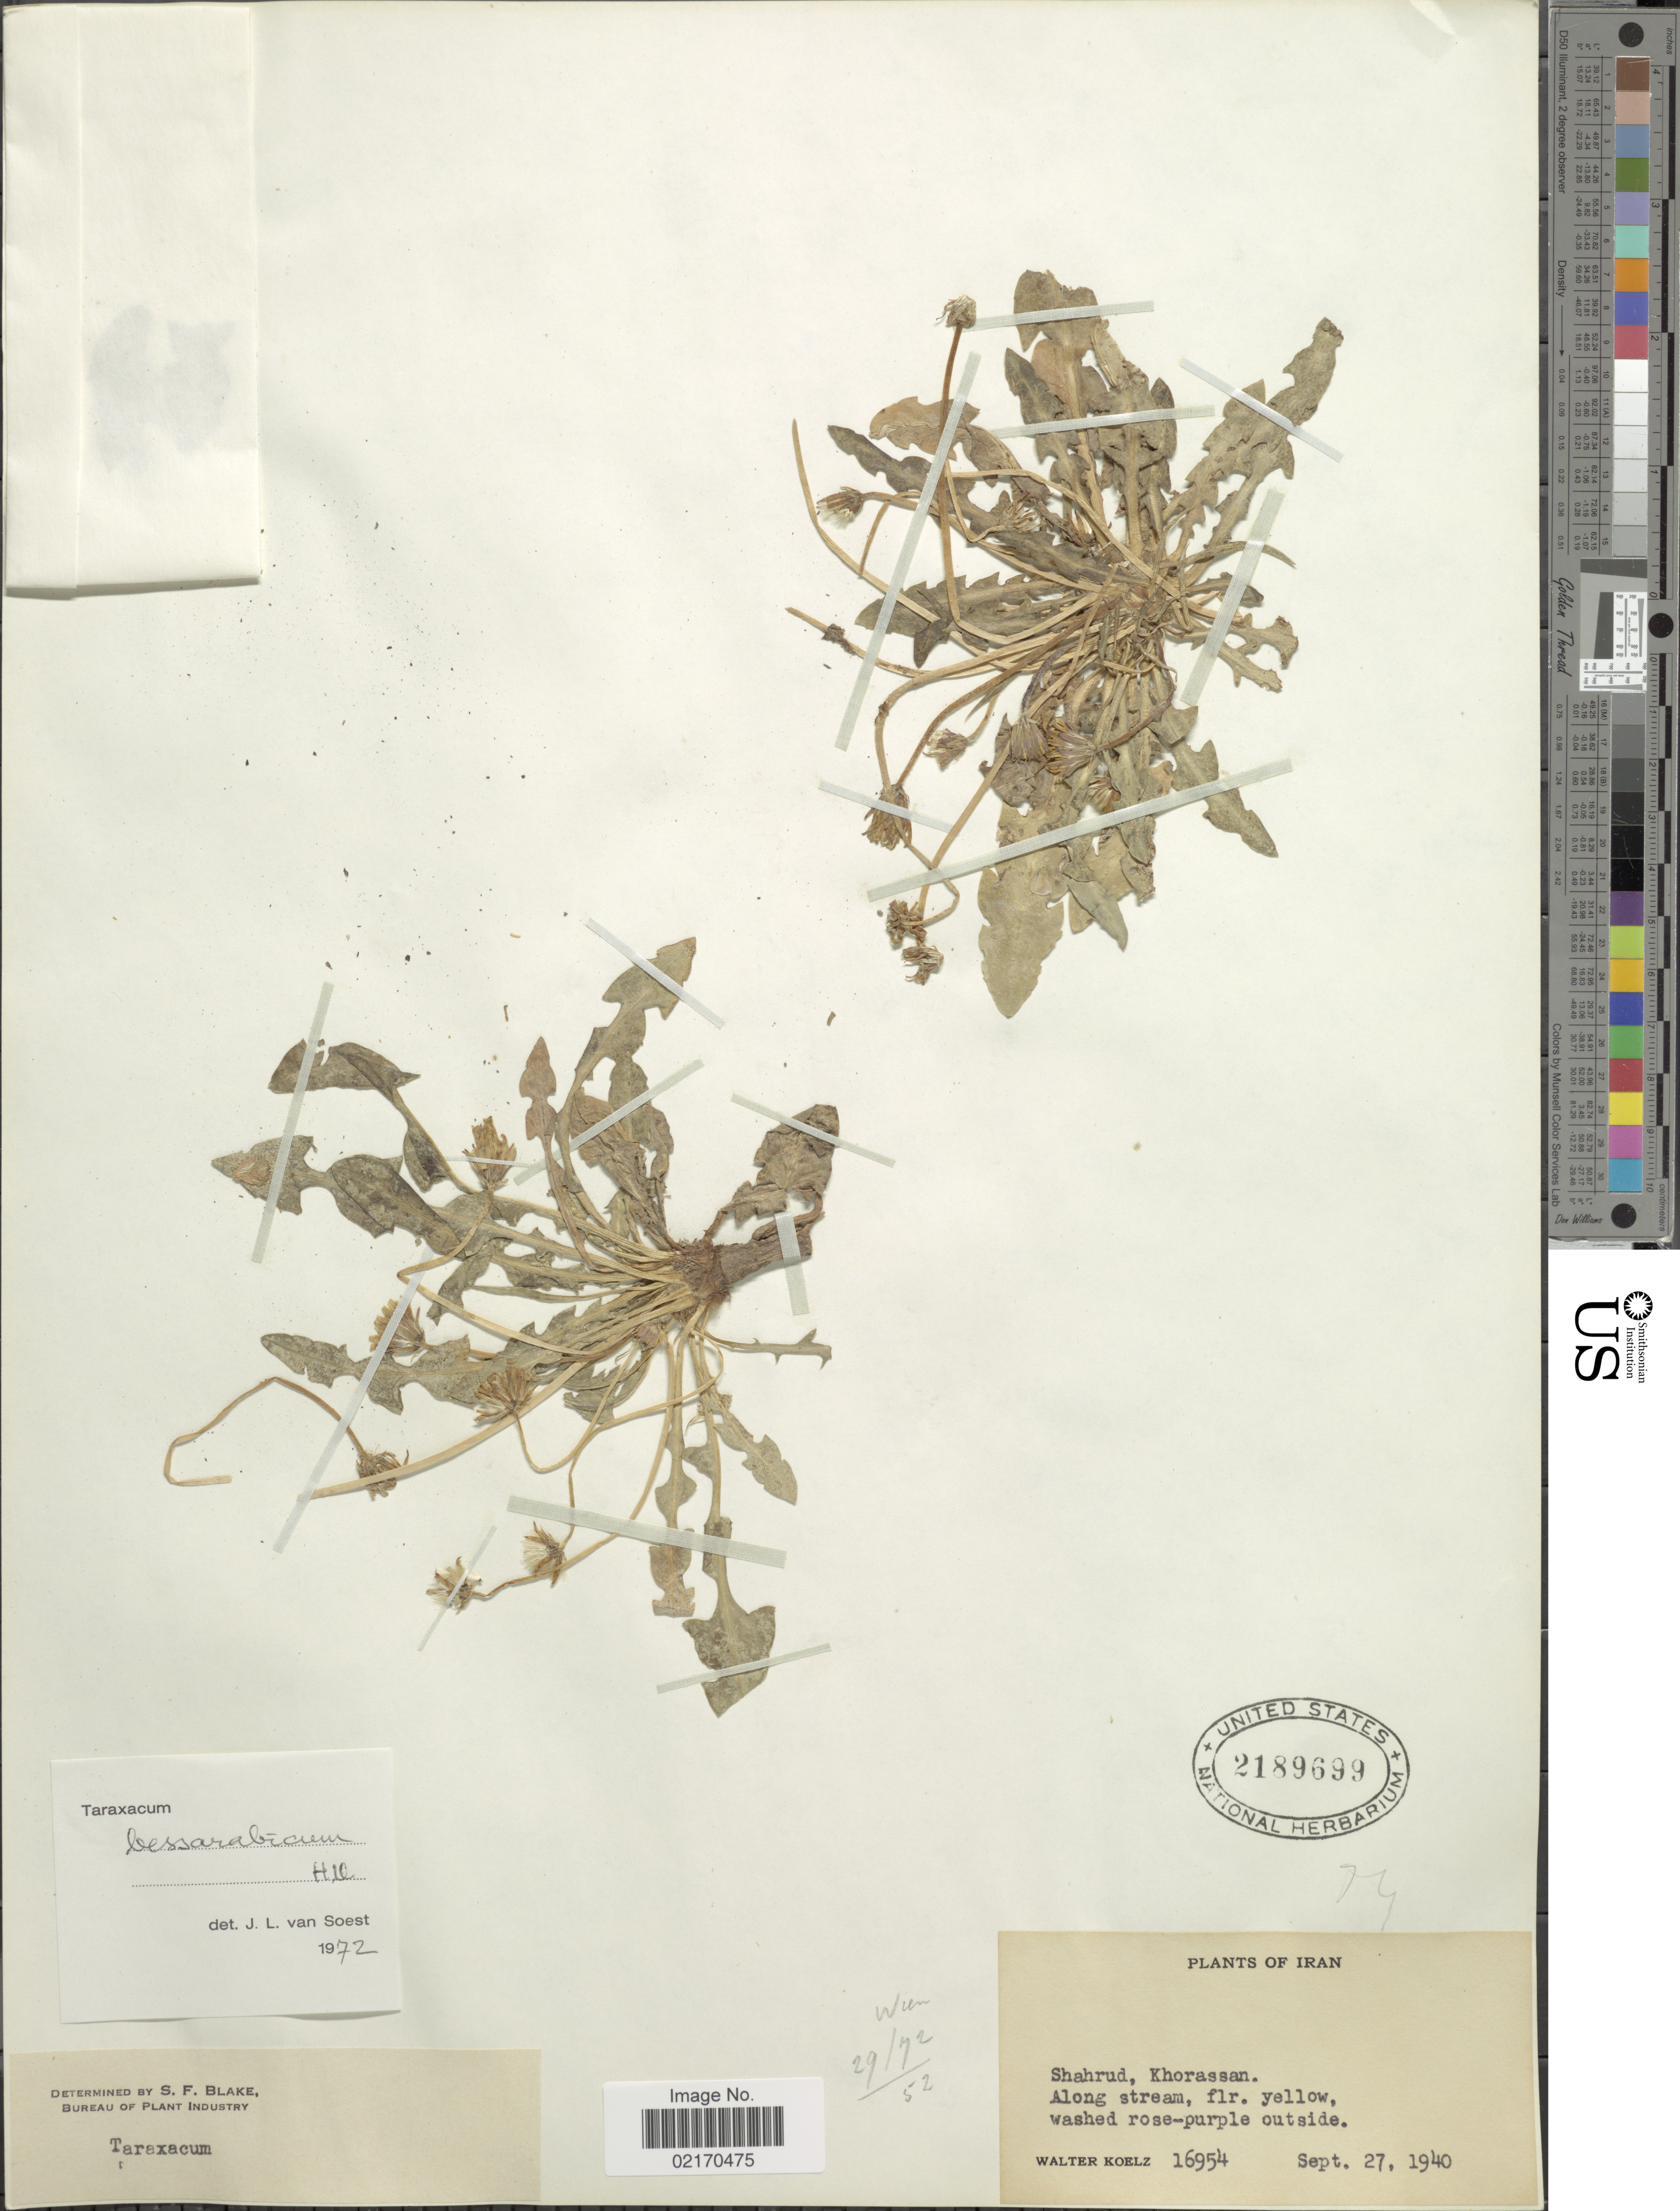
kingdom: Plantae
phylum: Tracheophyta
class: Magnoliopsida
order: Asterales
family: Asteraceae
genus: Taraxacum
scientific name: Taraxacum bessarabicum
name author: (Hornem.) Hand.-Mazz.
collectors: W. N. Koelz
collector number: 16954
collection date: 1940-09-27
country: Iran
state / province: Khorasan [obsolete]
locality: Shahrud, Khorassan, along stream.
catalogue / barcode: US 2189699